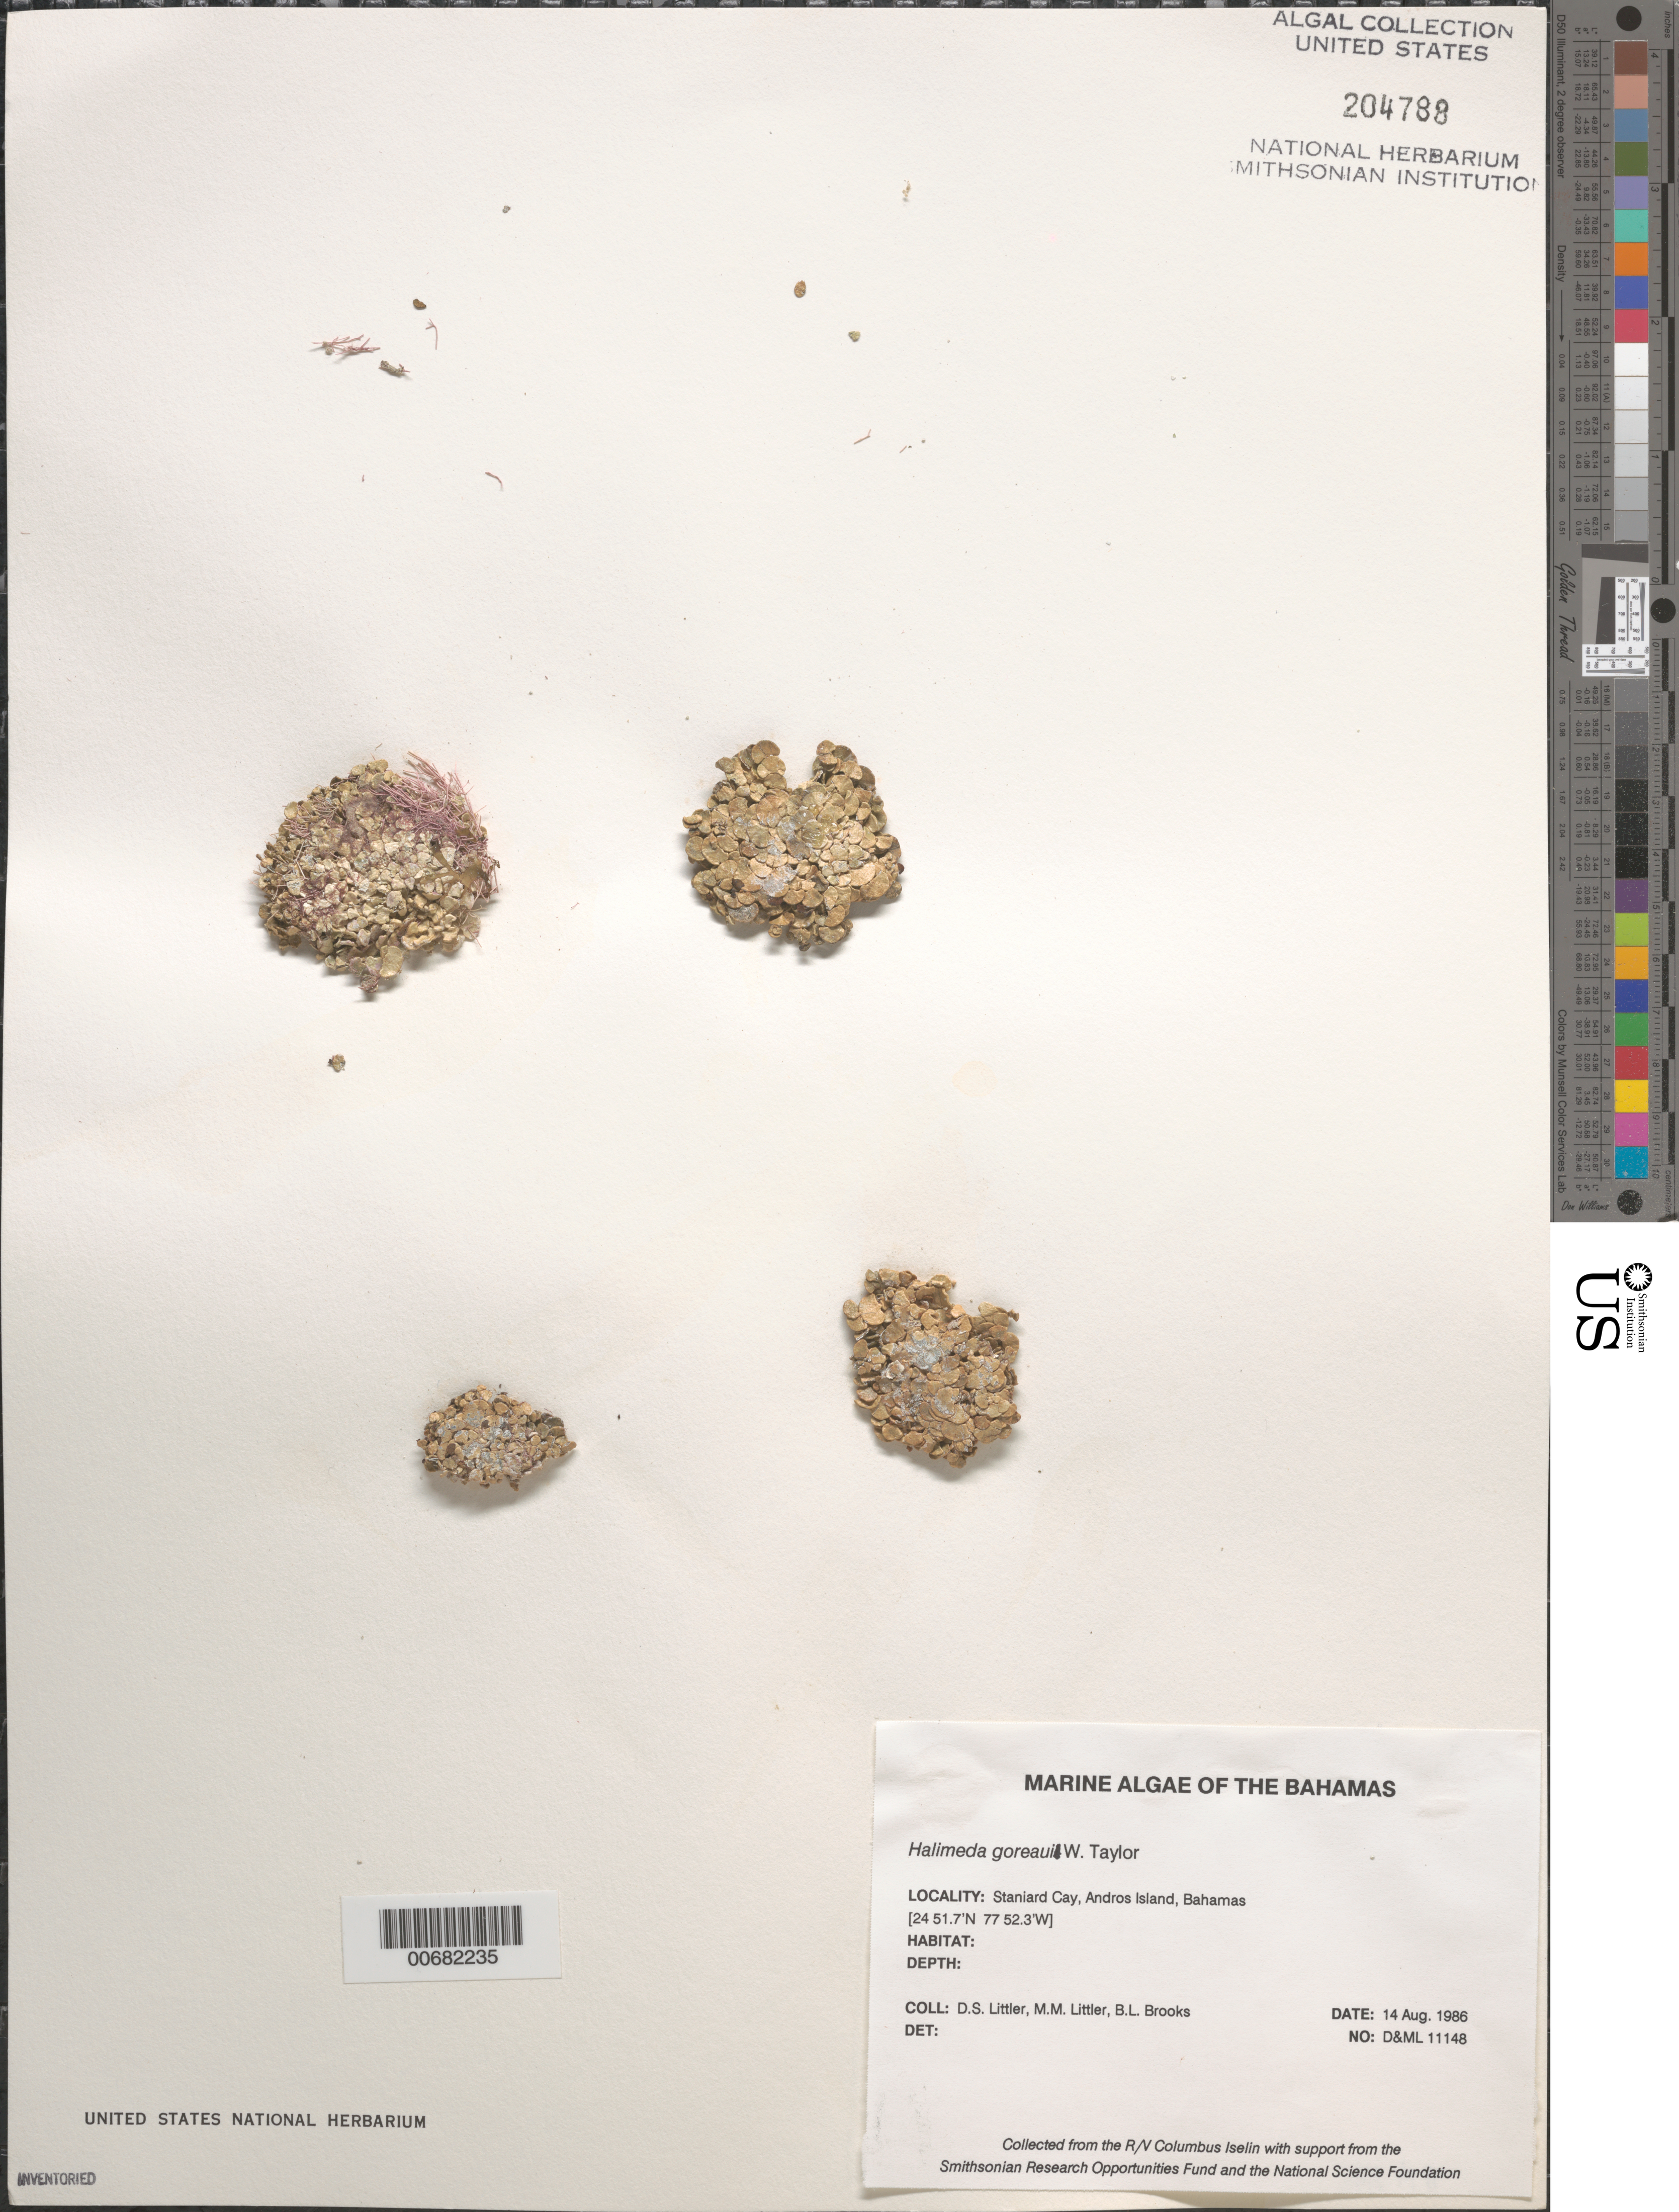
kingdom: Plantae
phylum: Chlorophyta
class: Ulvophyceae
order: Bryopsidales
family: Halimedaceae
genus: Halimeda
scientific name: Halimeda goreaui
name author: W.R. Taylor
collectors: D. S. Littler, M. M. Littler & B. Brooks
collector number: D&ML 11148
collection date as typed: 14 Aug 1986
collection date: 1986-08-14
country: Bahamas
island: Staniard Cay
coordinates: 24 51.7' N, 77 52.3' W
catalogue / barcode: US 204788